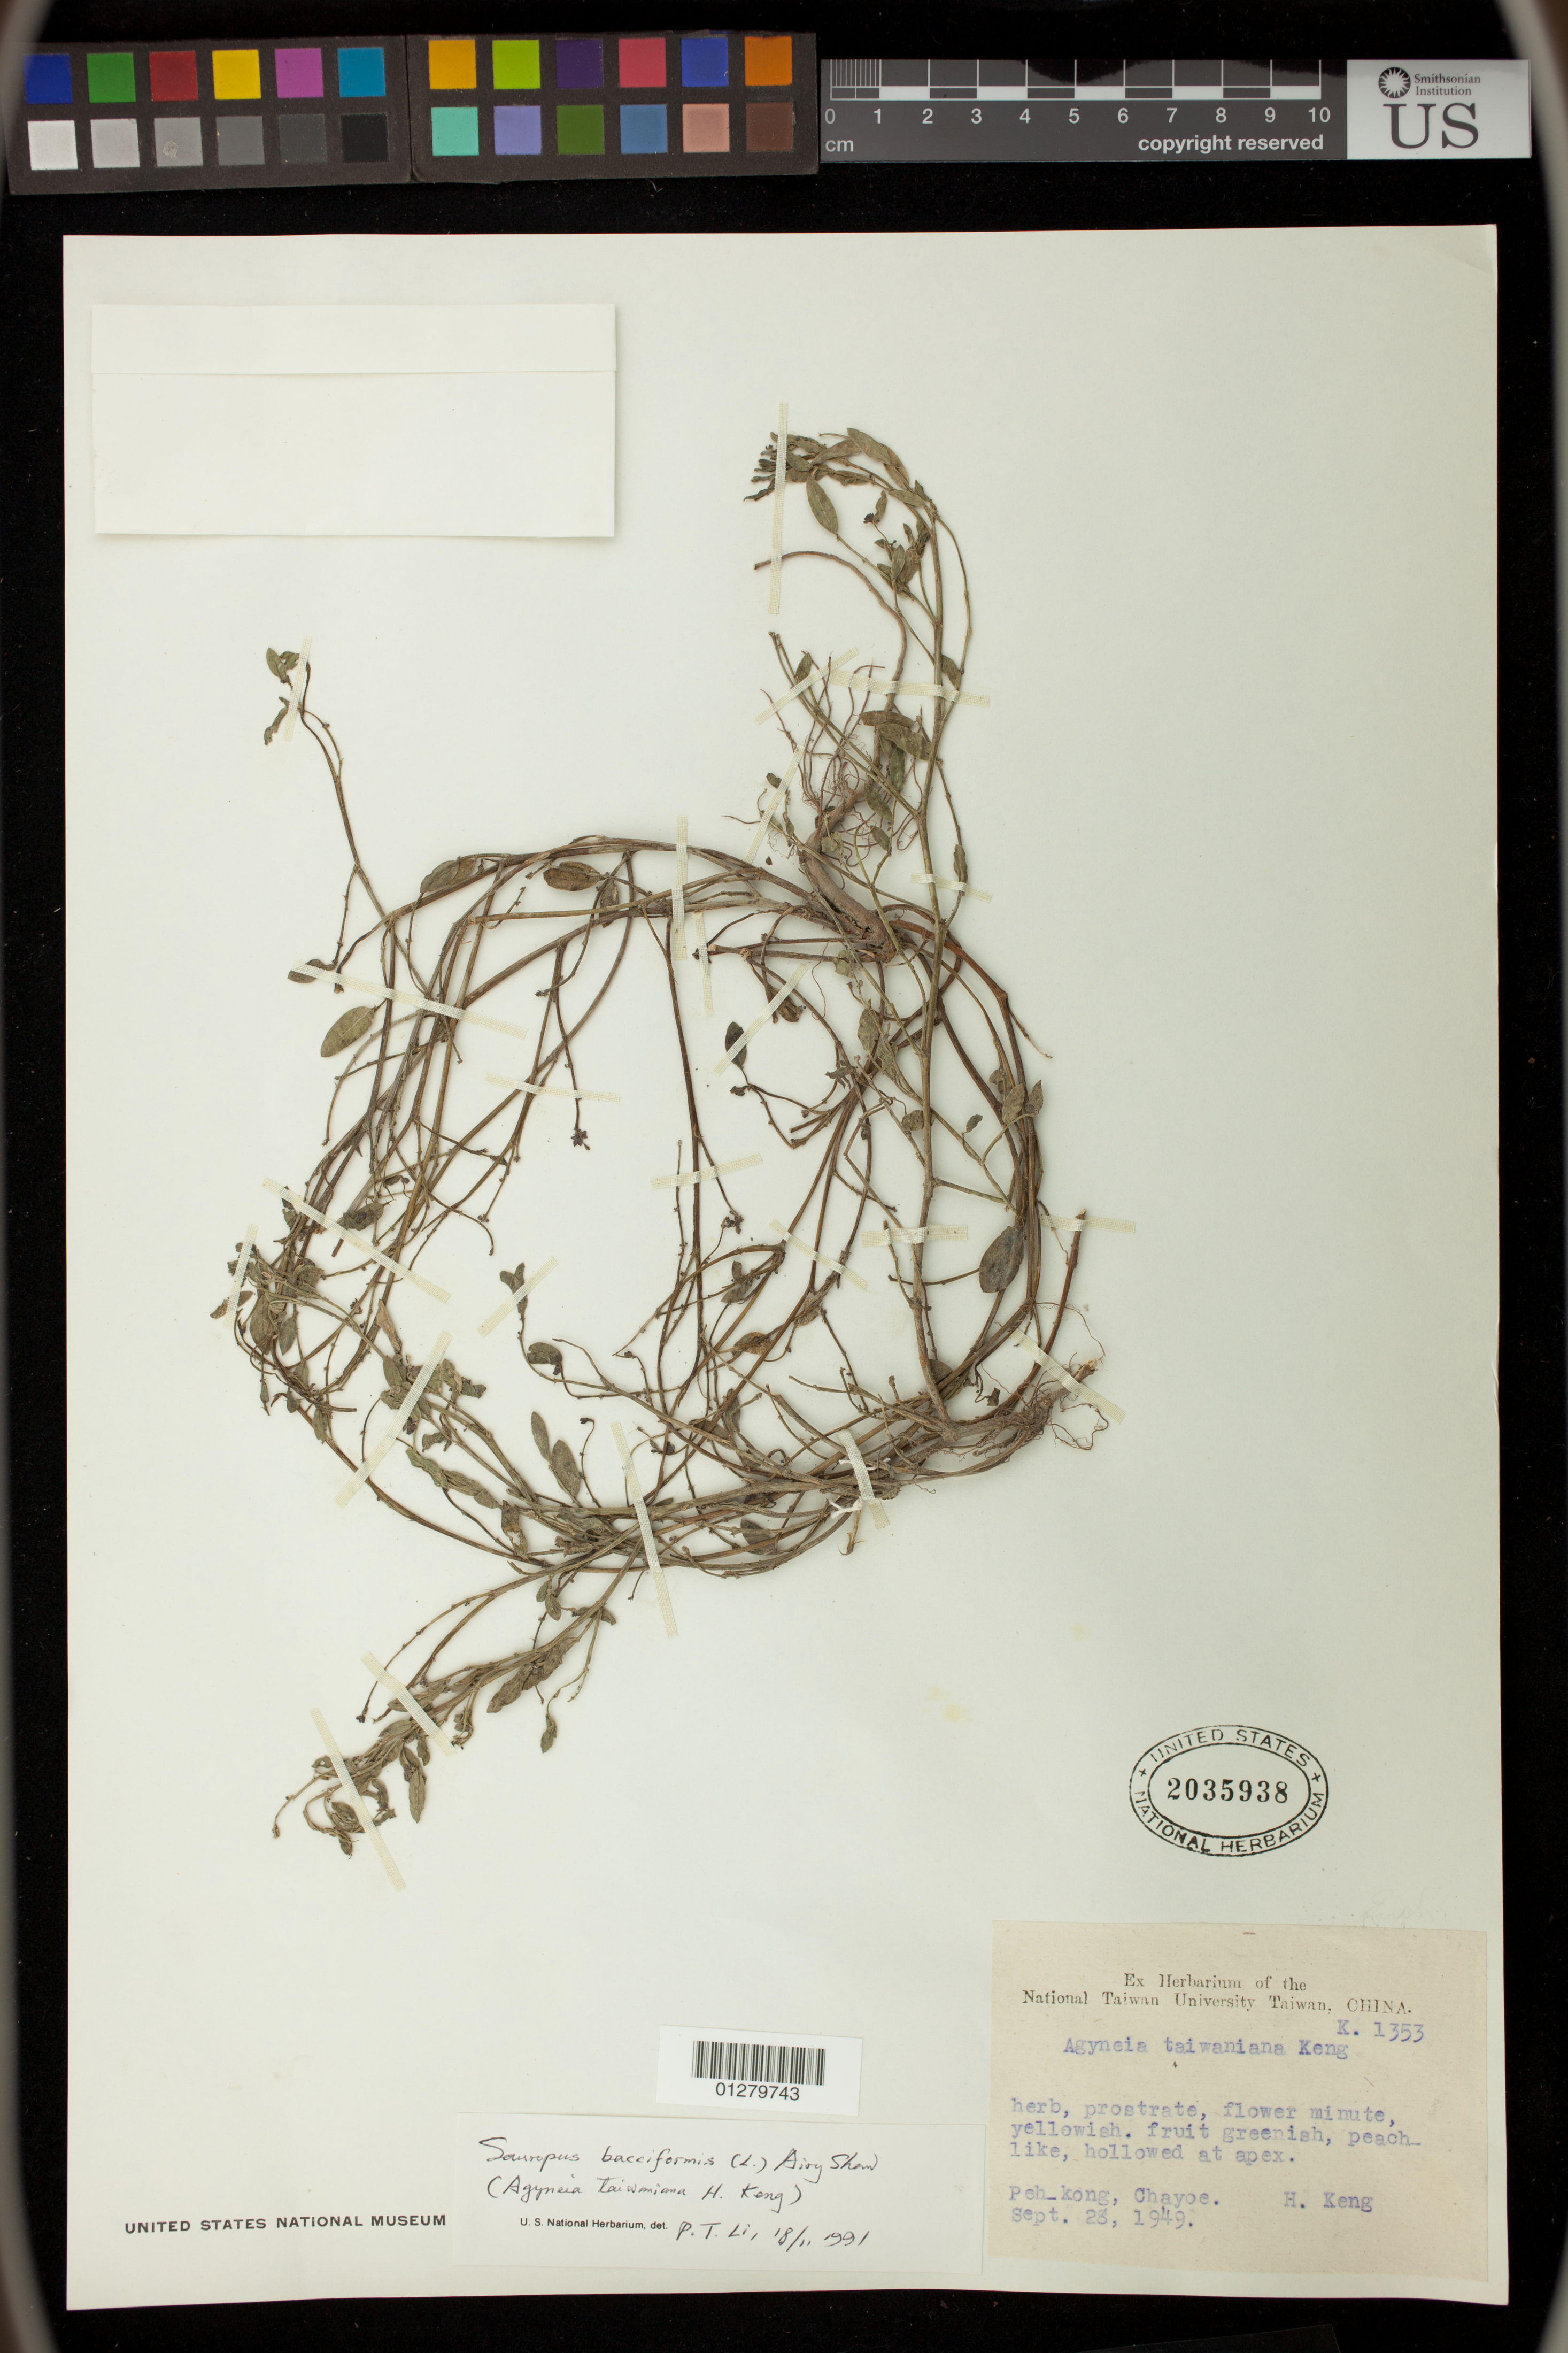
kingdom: Plantae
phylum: Tracheophyta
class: Magnoliopsida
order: Malpighiales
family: Phyllanthaceae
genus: Sauropus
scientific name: Sauropus bacciformis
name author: (L.) Airy Shaw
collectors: H. Keng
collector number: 1353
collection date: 1949-09-28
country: Taiwan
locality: Pehkong, Chayoe.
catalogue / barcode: US 2035938